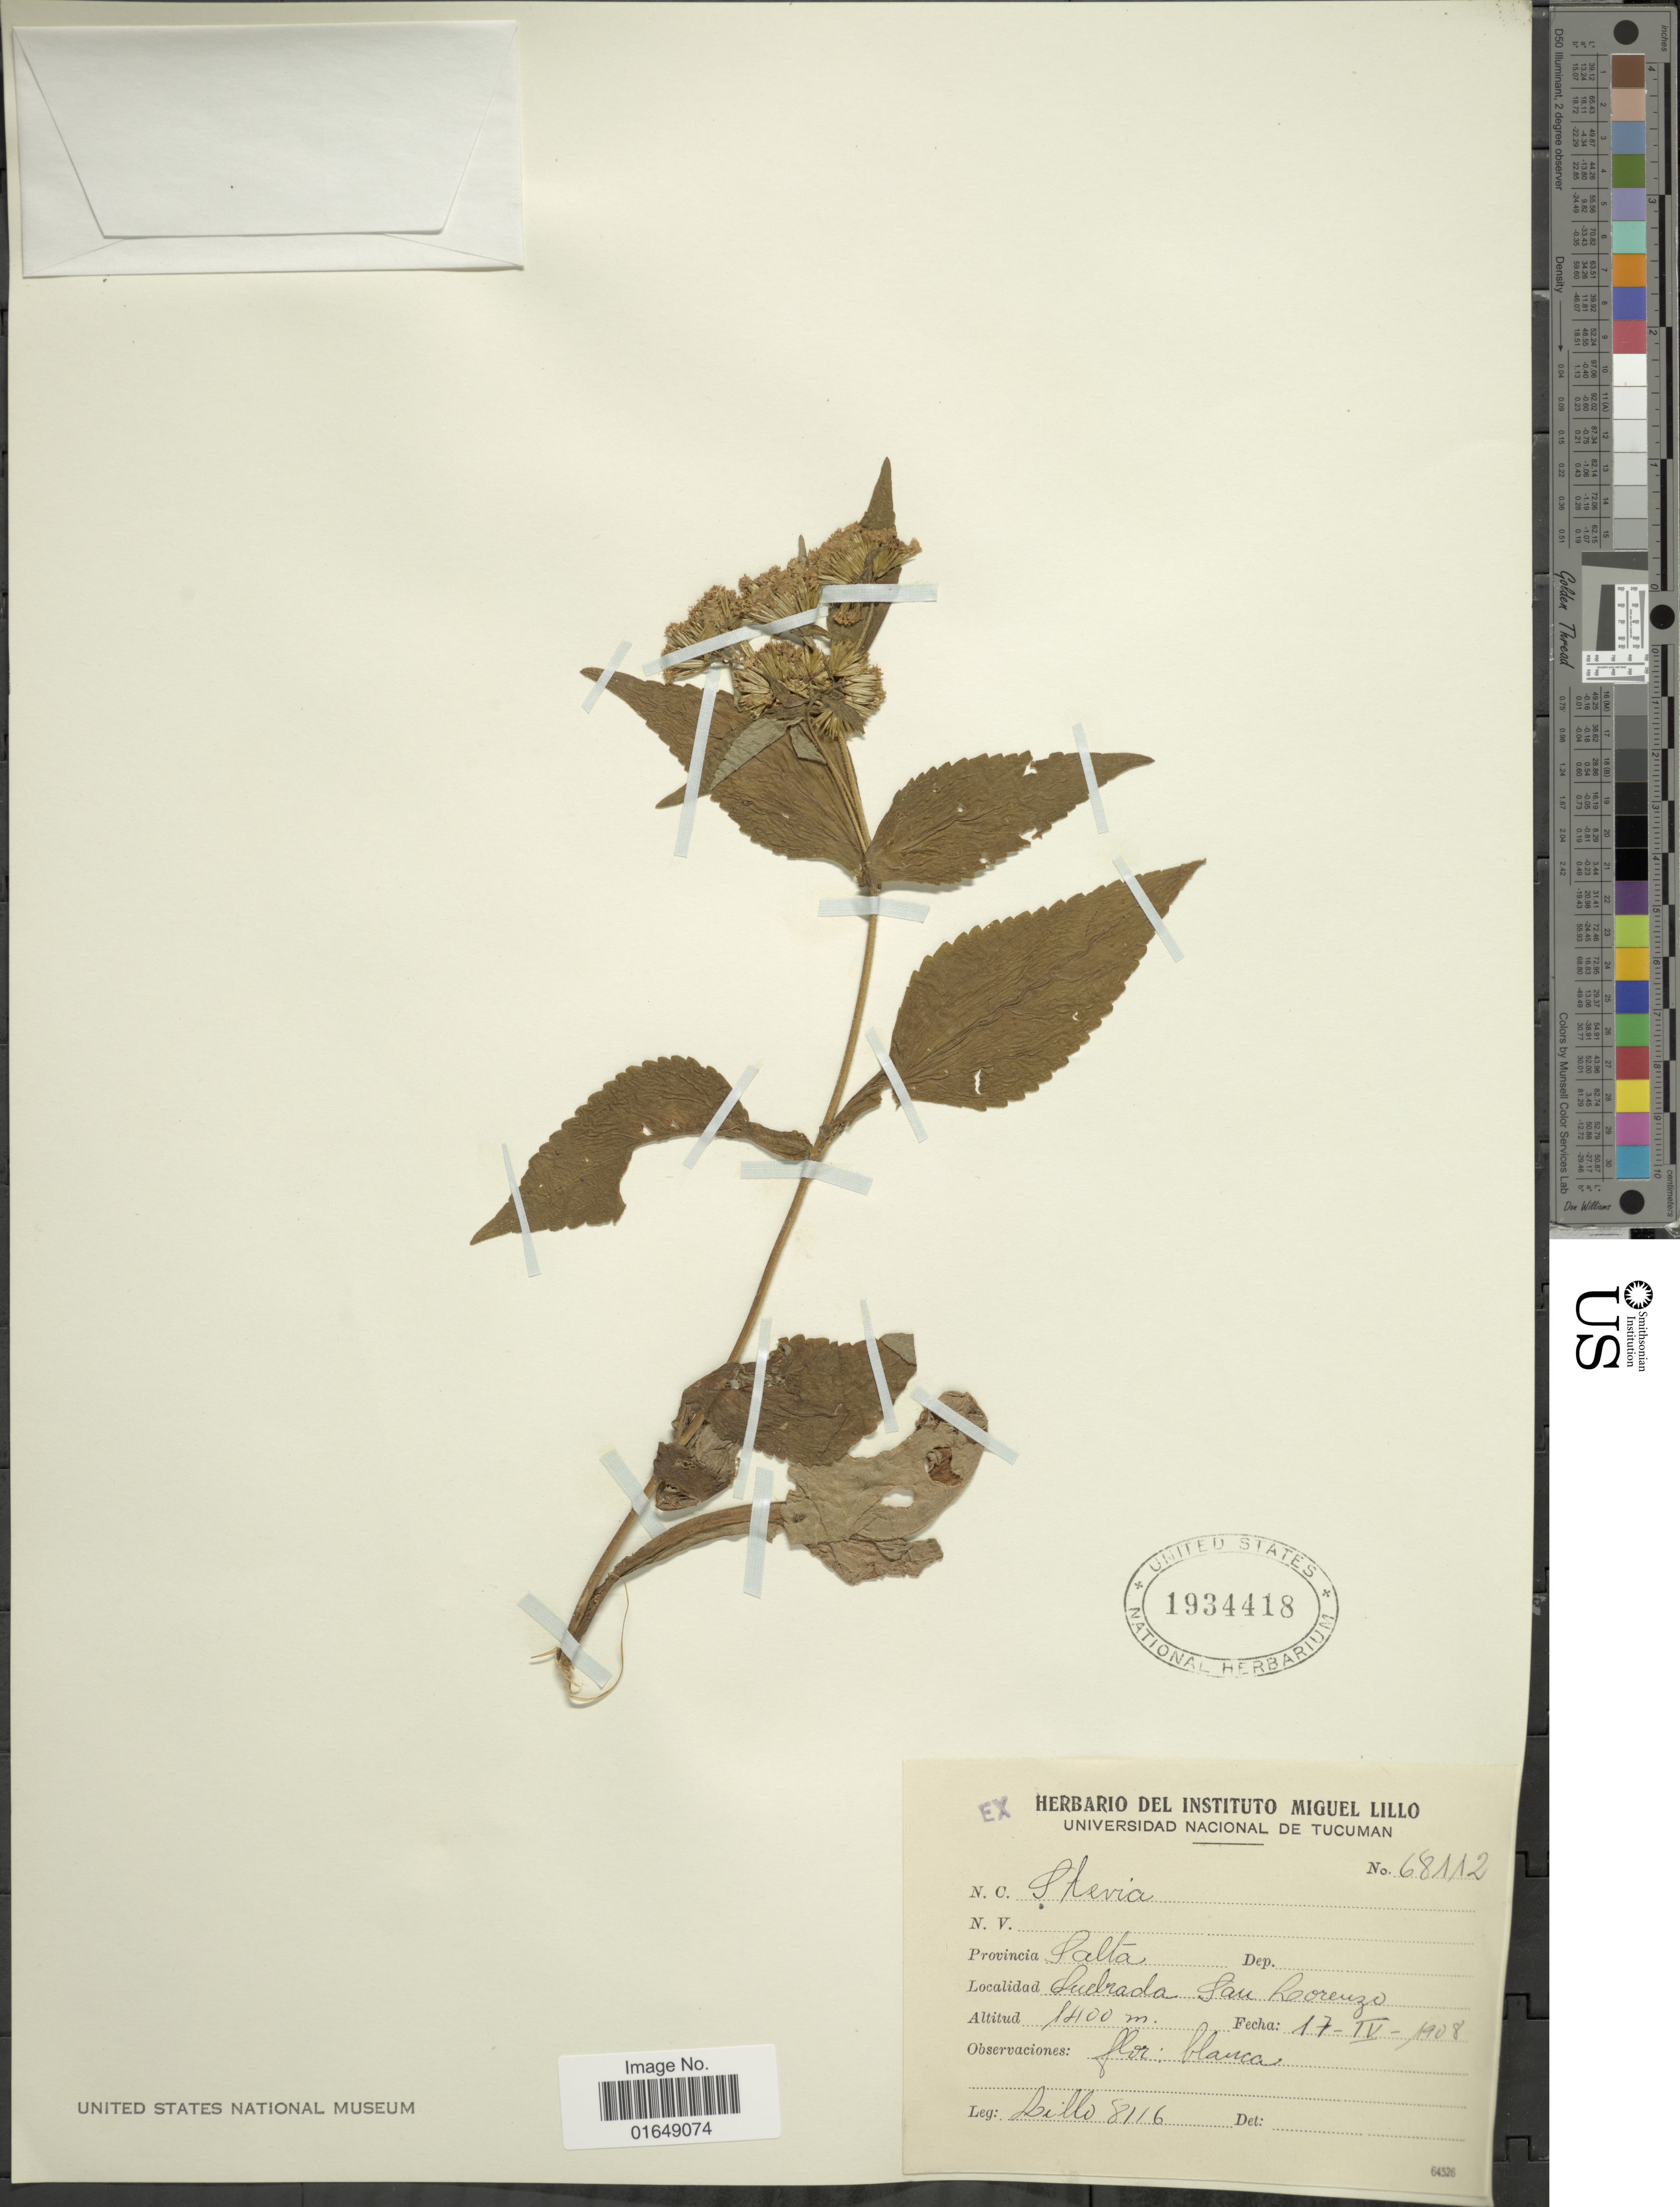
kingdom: Plantae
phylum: Tracheophyta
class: Magnoliopsida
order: Asterales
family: Asteraceae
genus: Stevia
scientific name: Stevia sp.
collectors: M. Lillo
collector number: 8116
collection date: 1908-04-17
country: Argentina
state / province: Salta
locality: Quebrada San Lorenzo.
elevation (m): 1400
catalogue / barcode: US 1934418